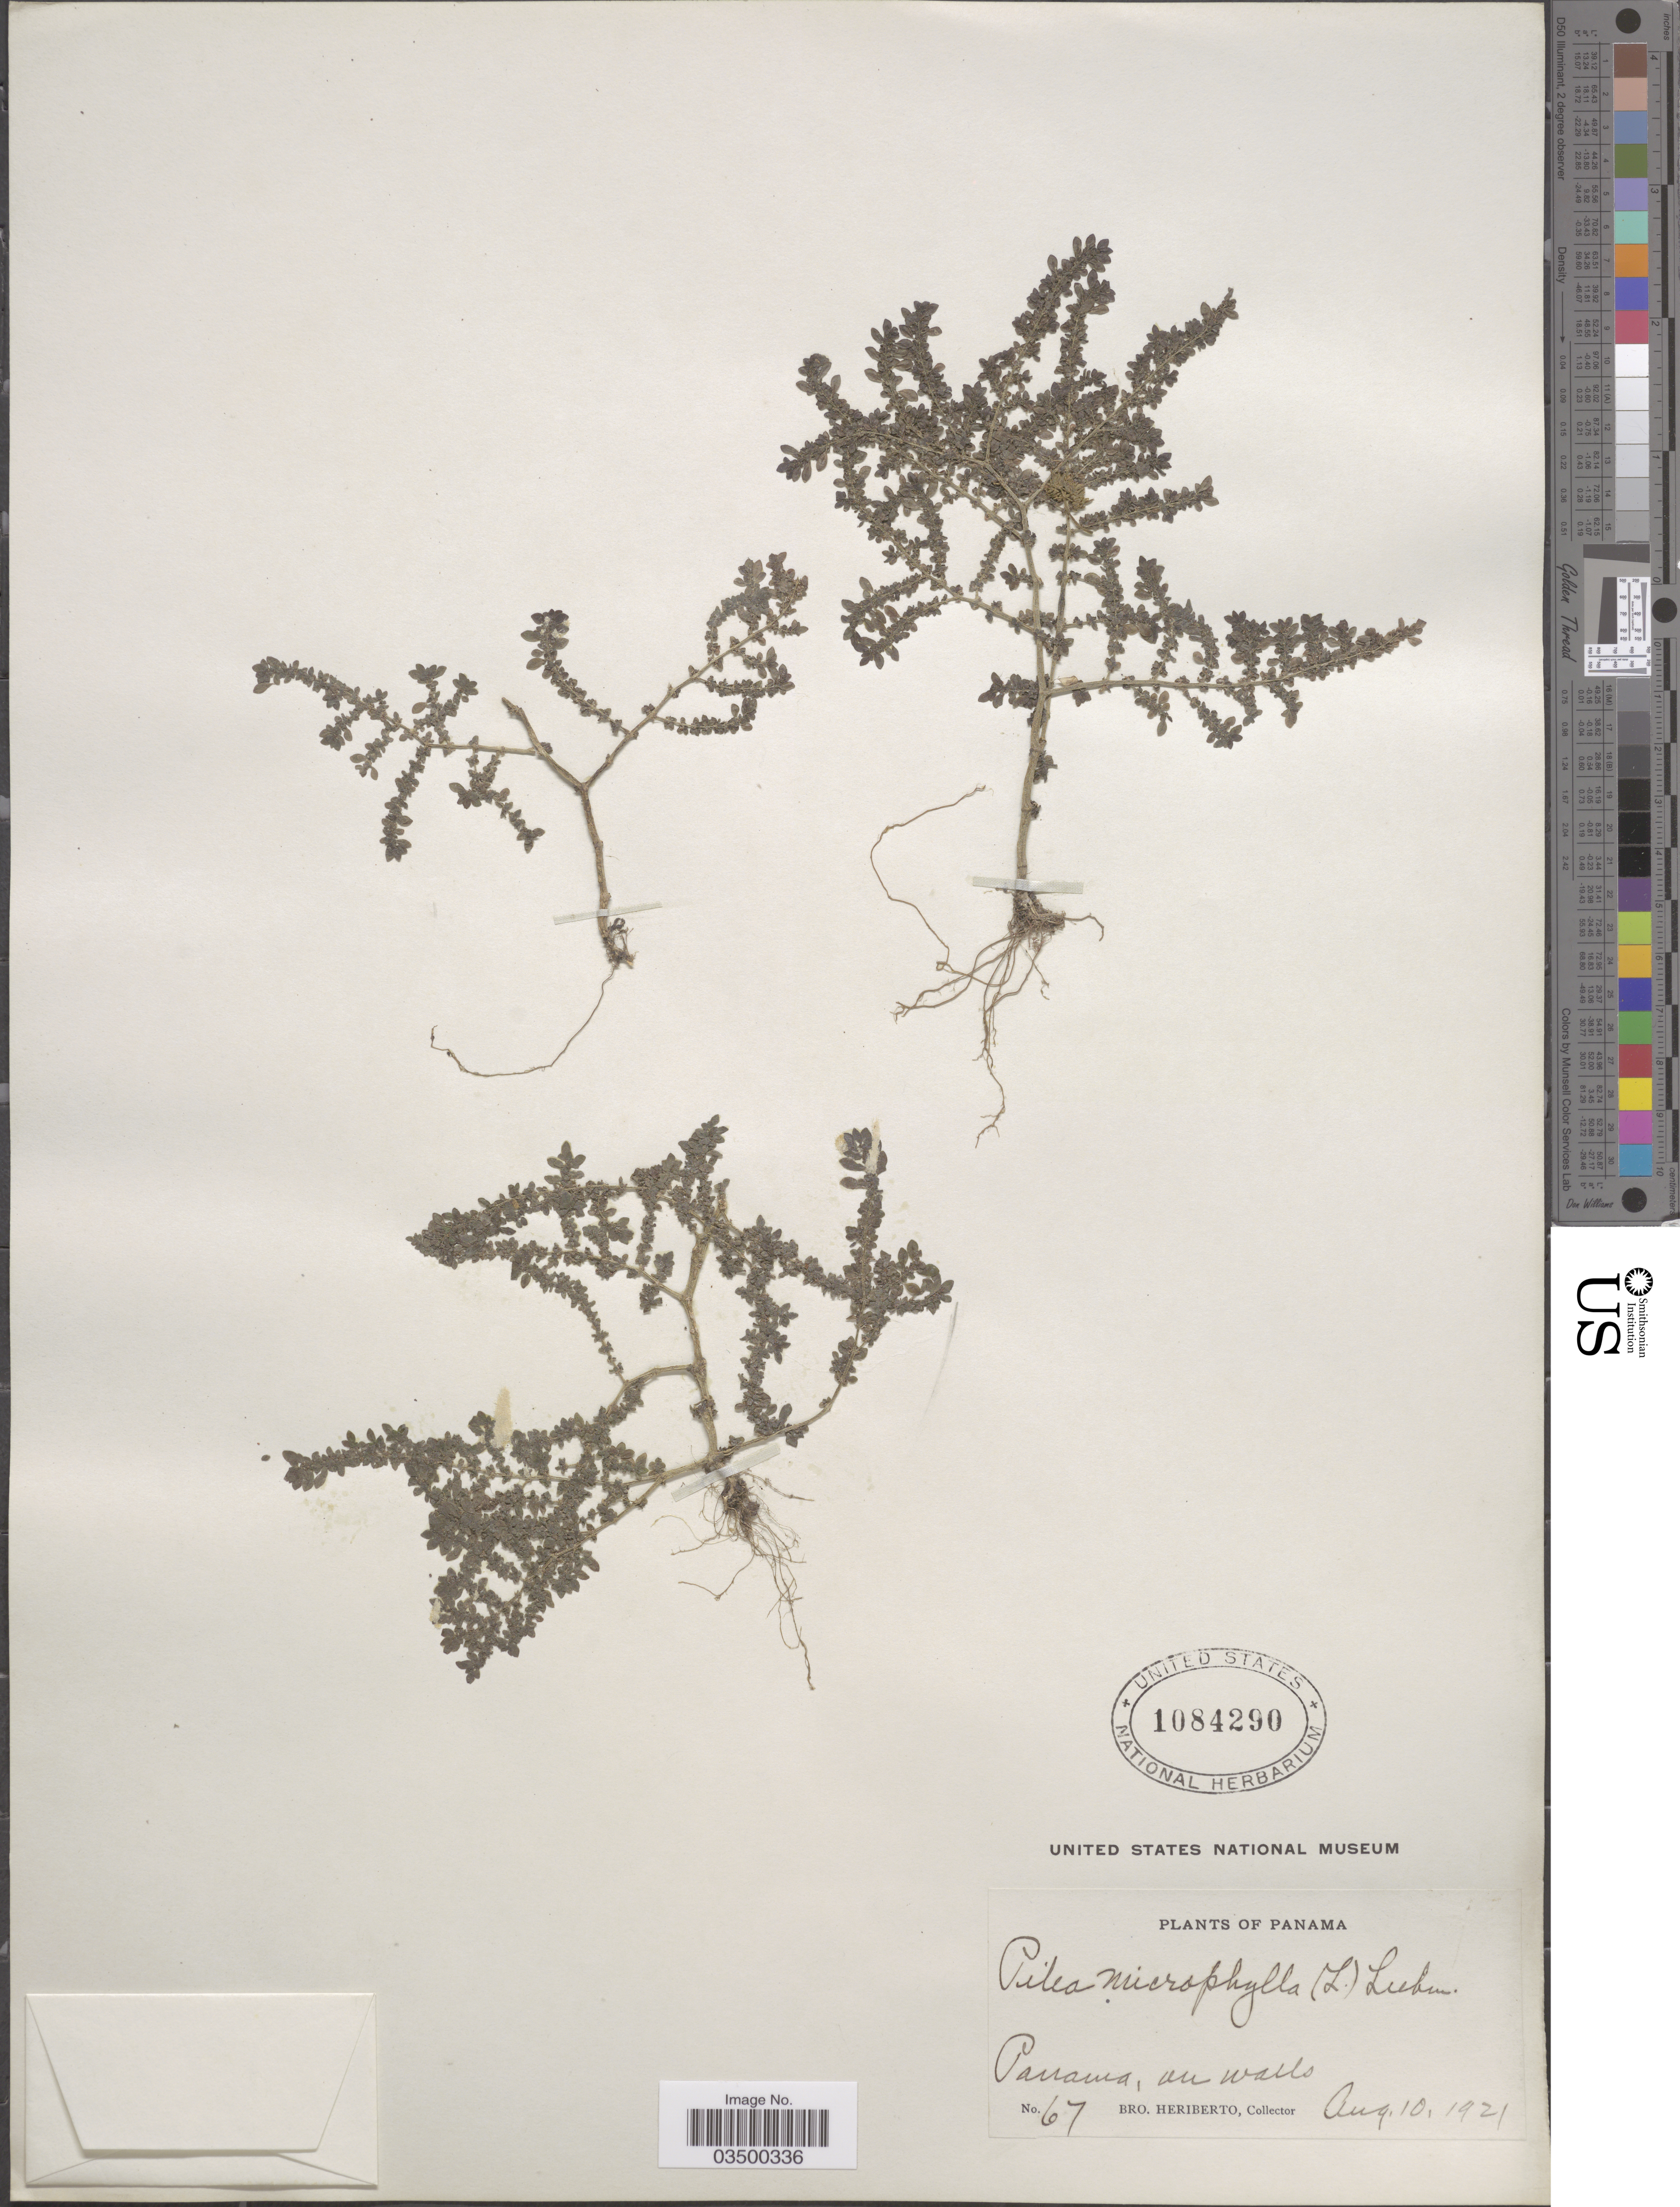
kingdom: Plantae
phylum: Tracheophyta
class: Magnoliopsida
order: Rosales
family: Urticaceae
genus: Pilea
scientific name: Pilea microphylla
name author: (L.) Liebm.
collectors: B. Heriberto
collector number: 67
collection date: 1921-08-10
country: Panama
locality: Panama, on walls.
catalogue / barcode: US 1084290